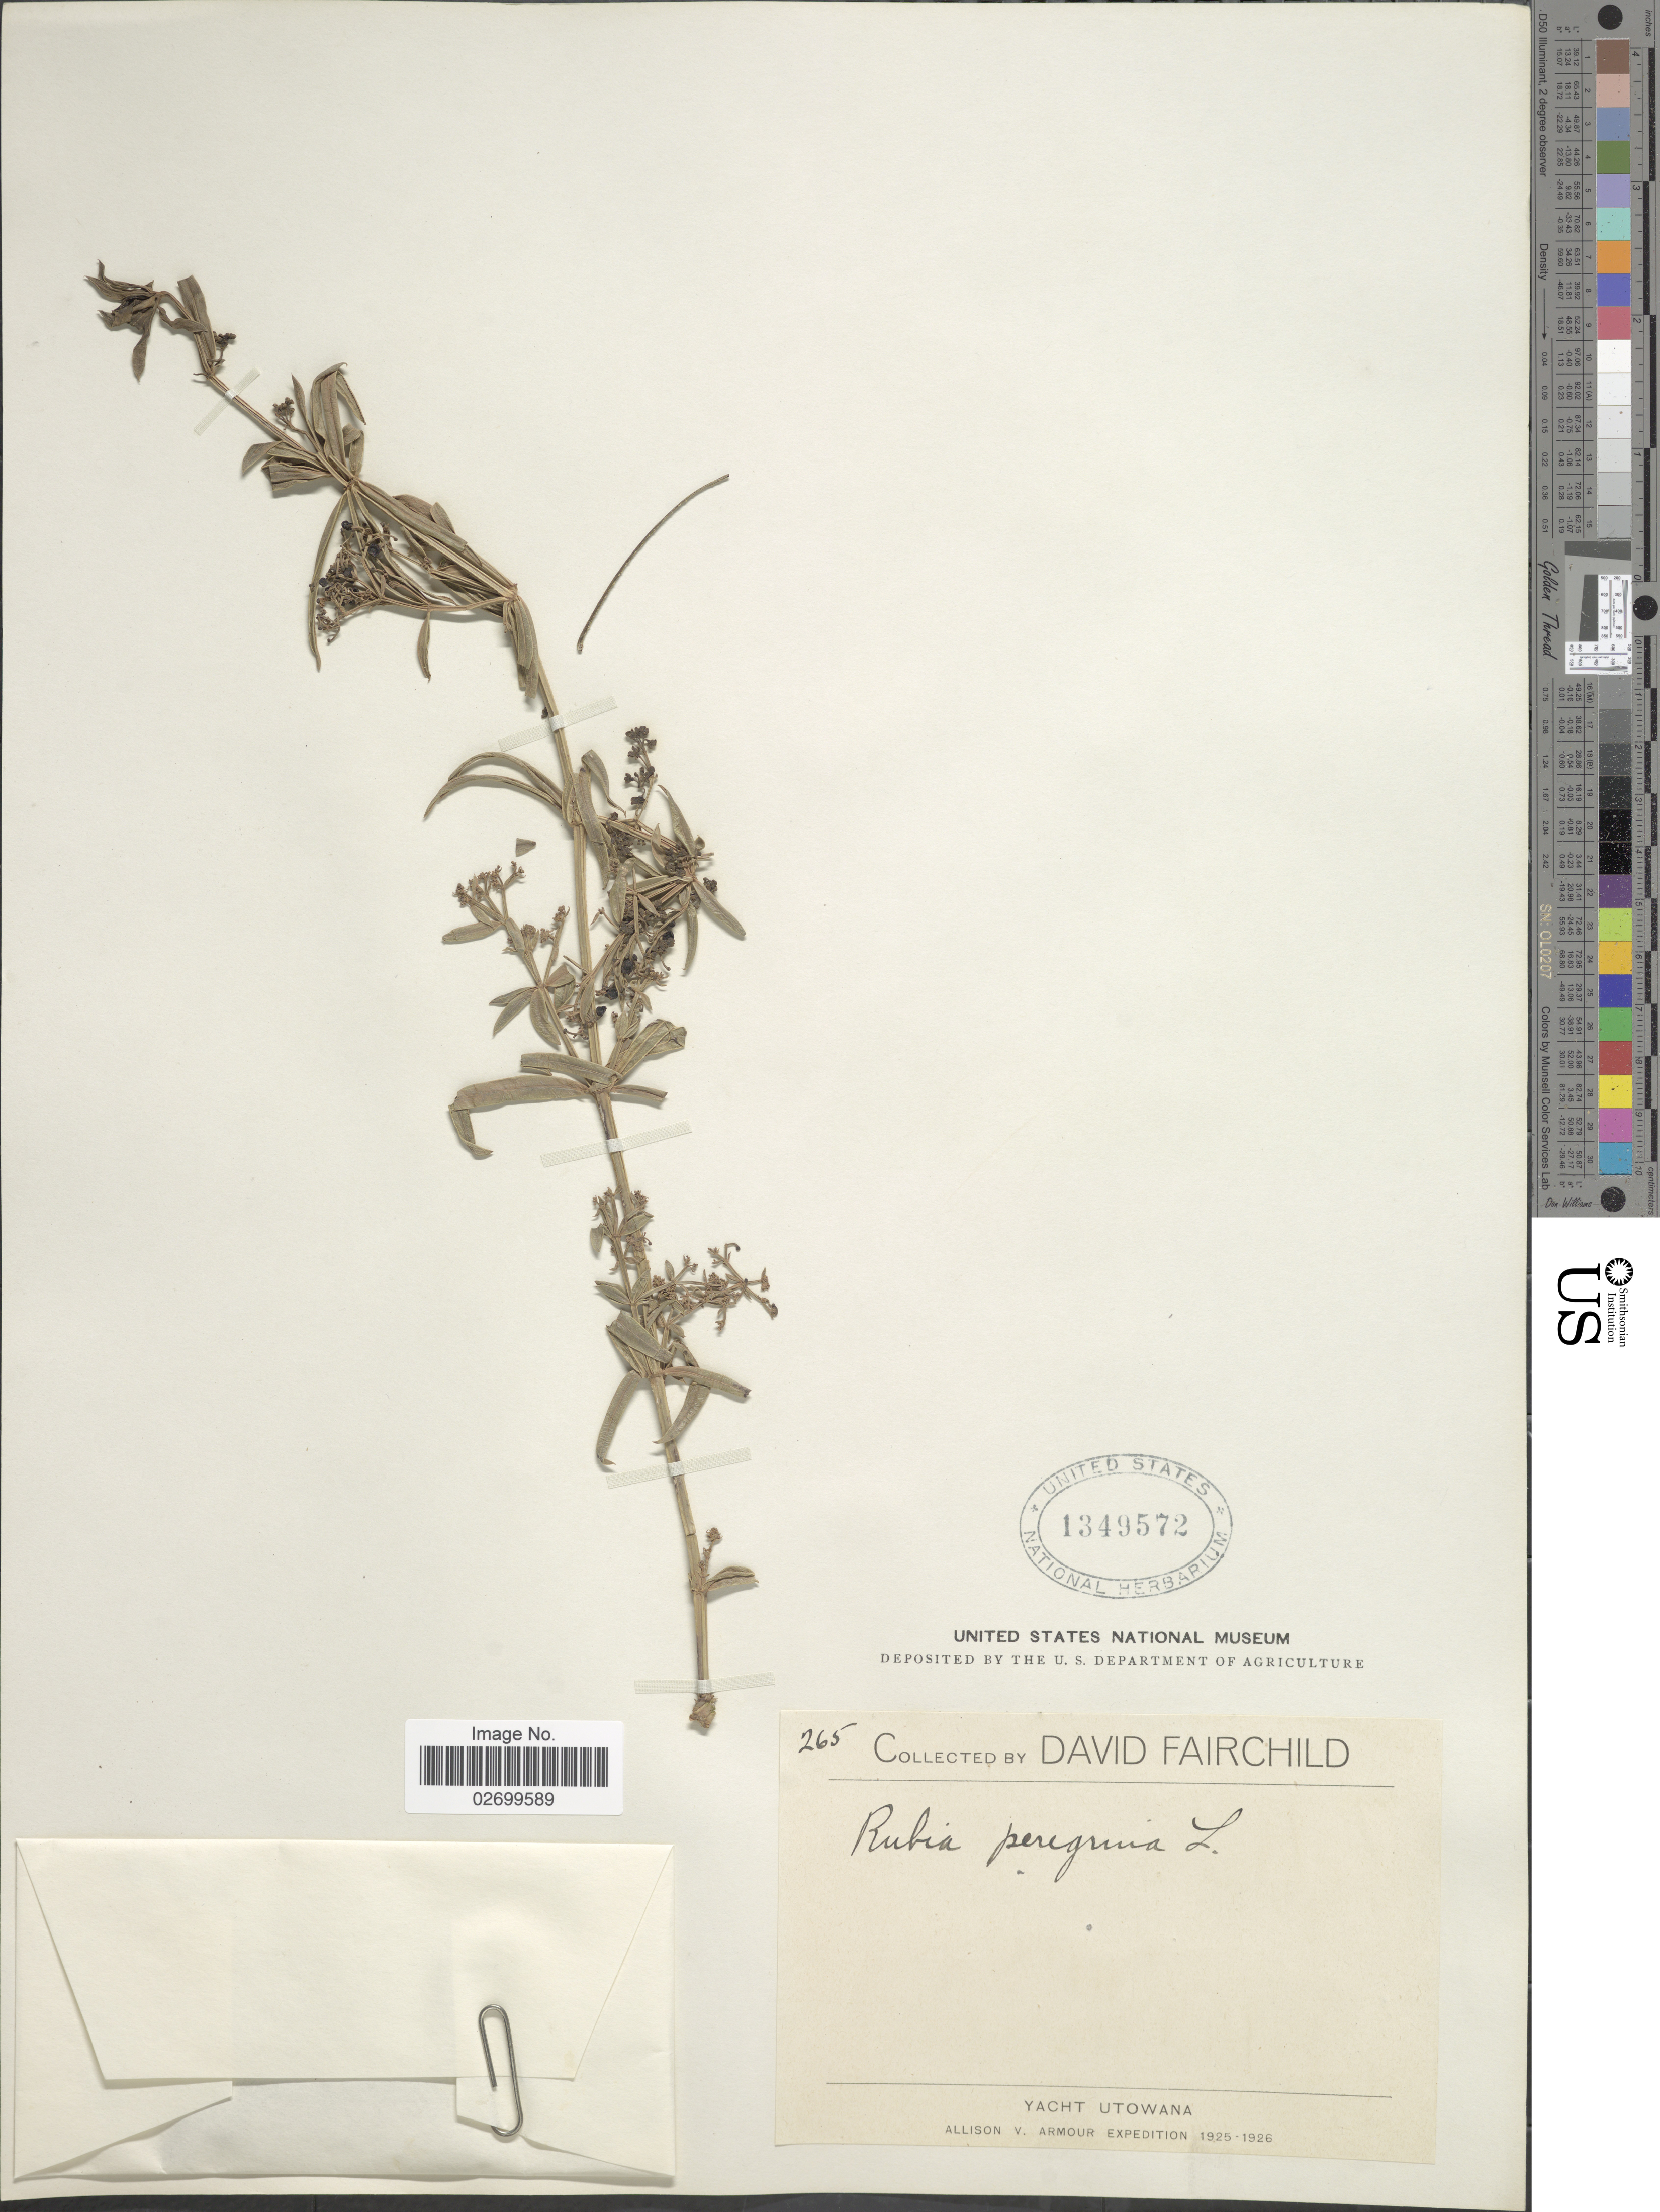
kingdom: Plantae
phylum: Tracheophyta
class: Magnoliopsida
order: Gentianales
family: Rubiaceae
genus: Rubia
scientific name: Rubia peregrina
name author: L.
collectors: D. Fairchild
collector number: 265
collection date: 1925/1926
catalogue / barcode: US 1349572